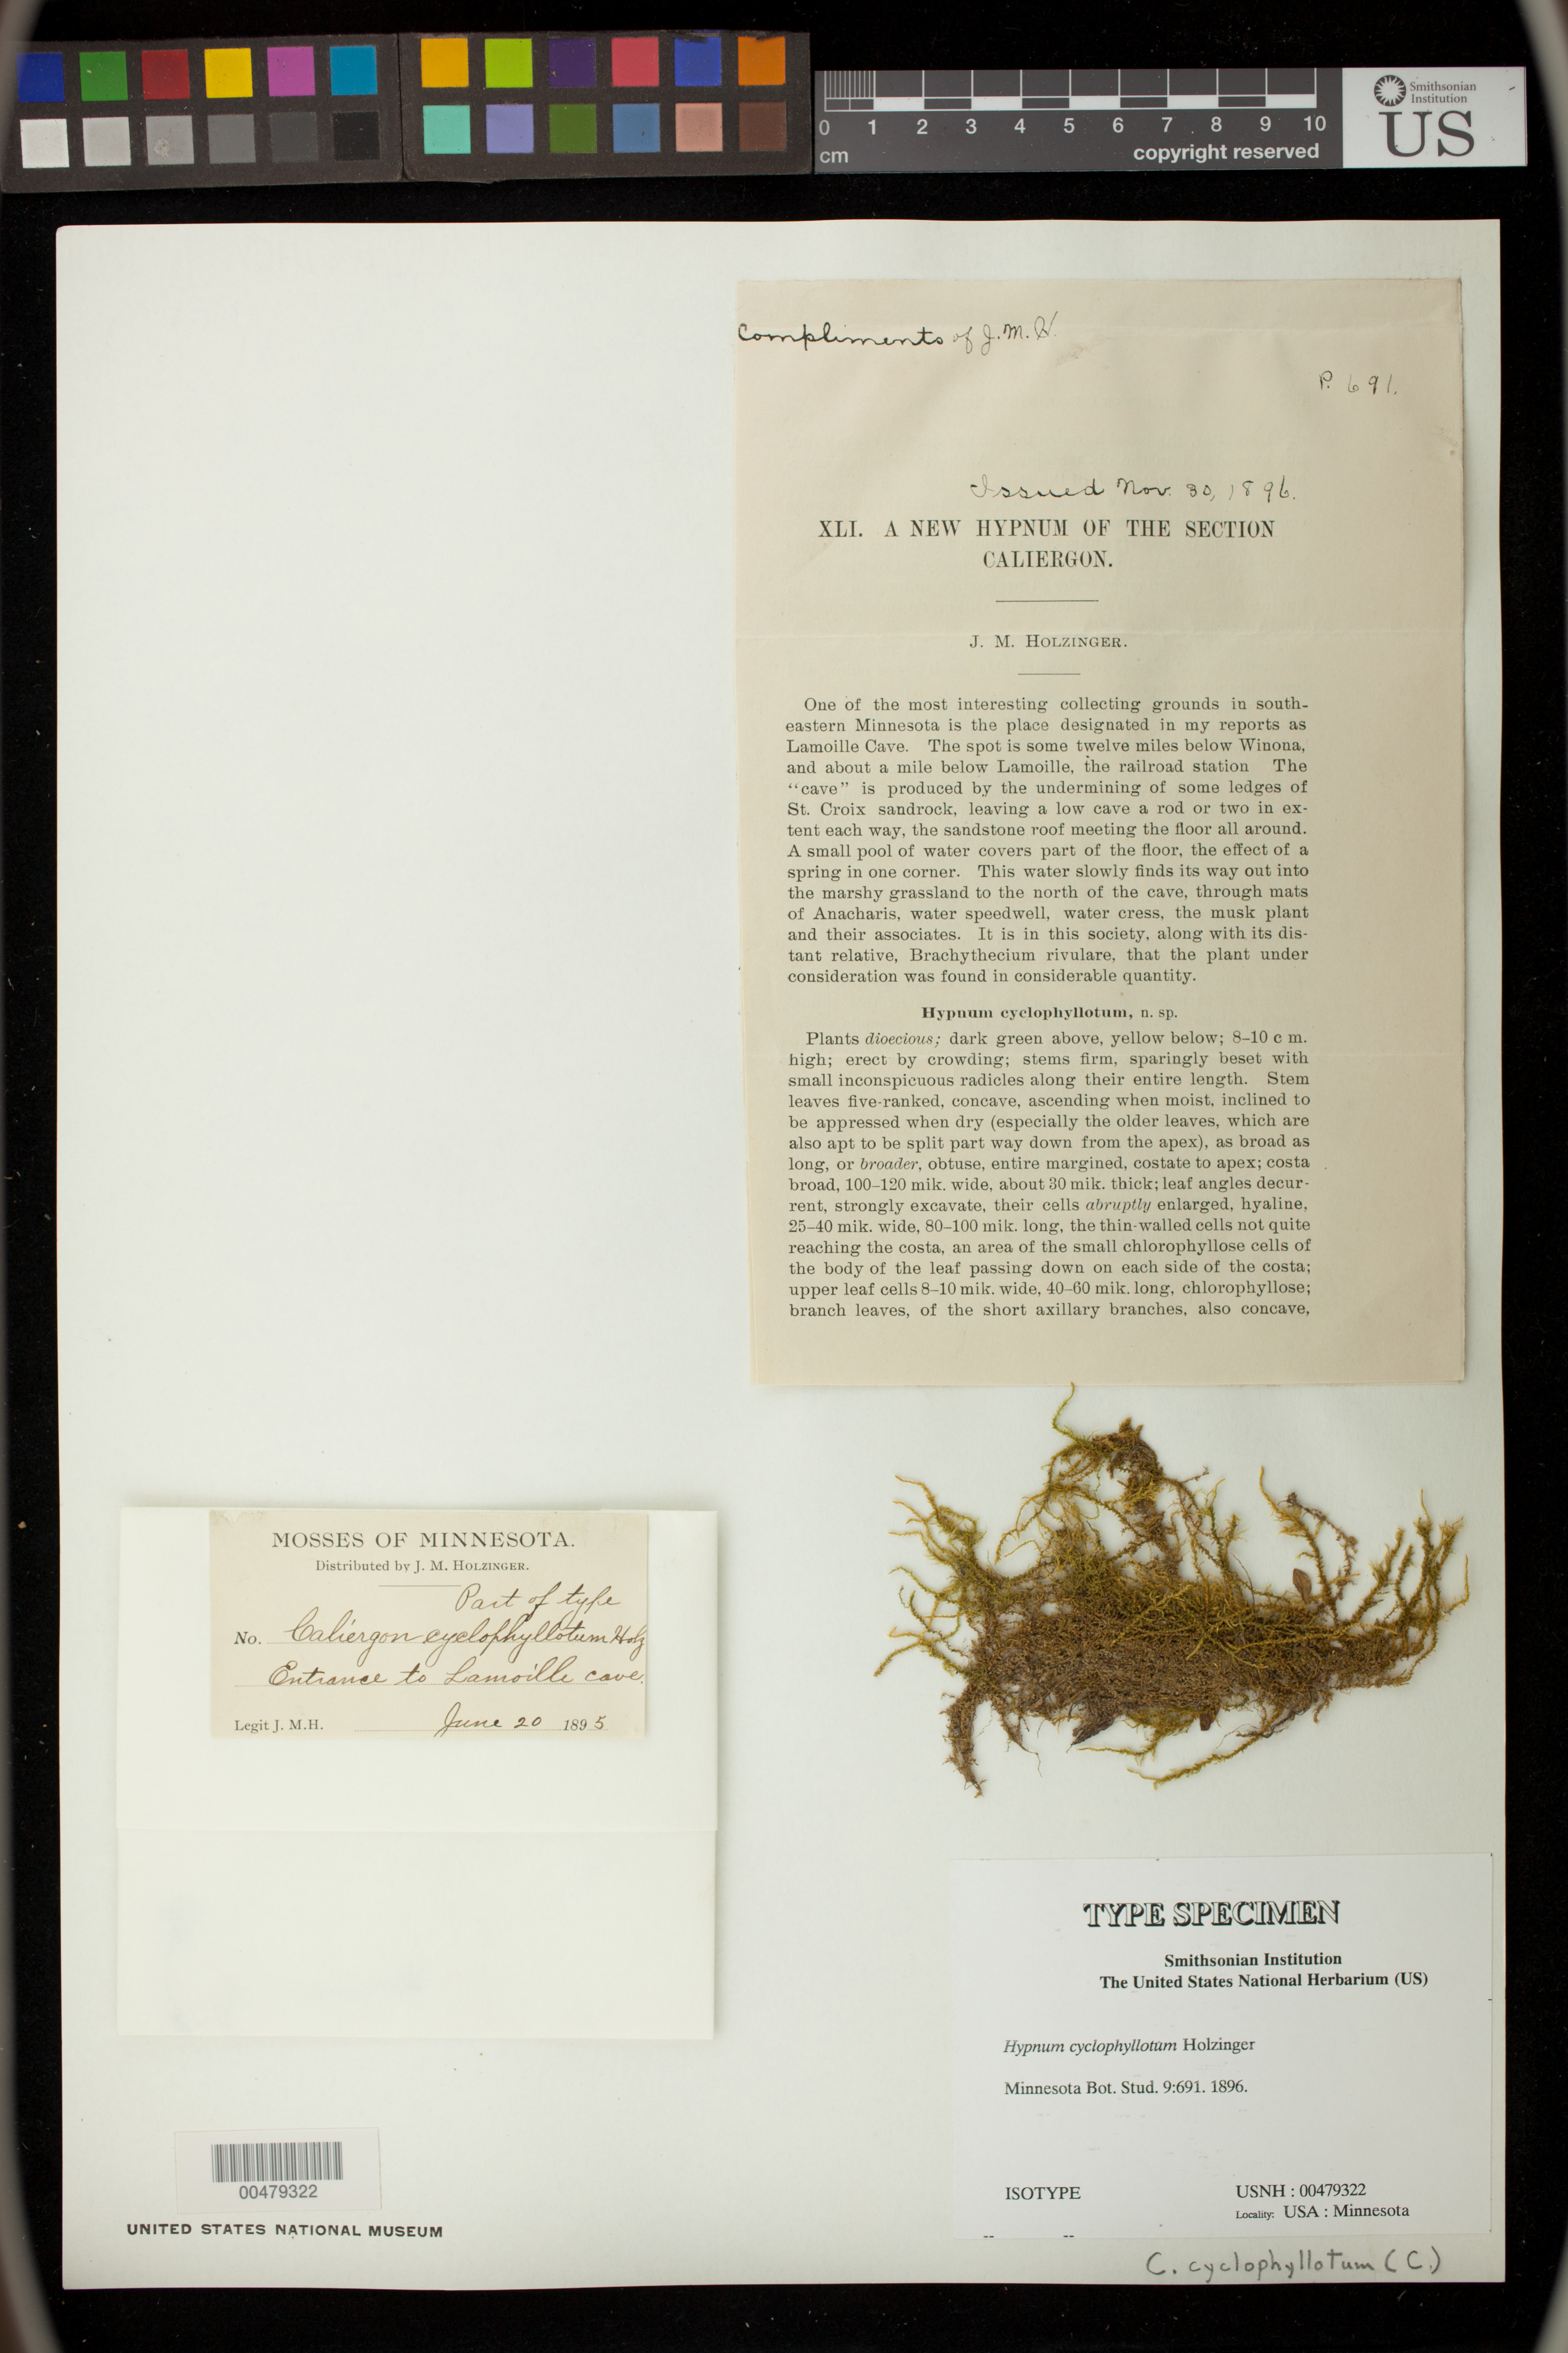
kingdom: Plantae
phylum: Bryophyta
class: Bryopsida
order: Hypnales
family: Hypnaceae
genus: Hypnum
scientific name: Hypnum cyclophyllotum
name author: Holz.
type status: Isotype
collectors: J. M. Holzinger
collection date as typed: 20 Jun 1895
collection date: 1895-06-20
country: United States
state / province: Minnesota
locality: Entrance to Lamoille Cave.